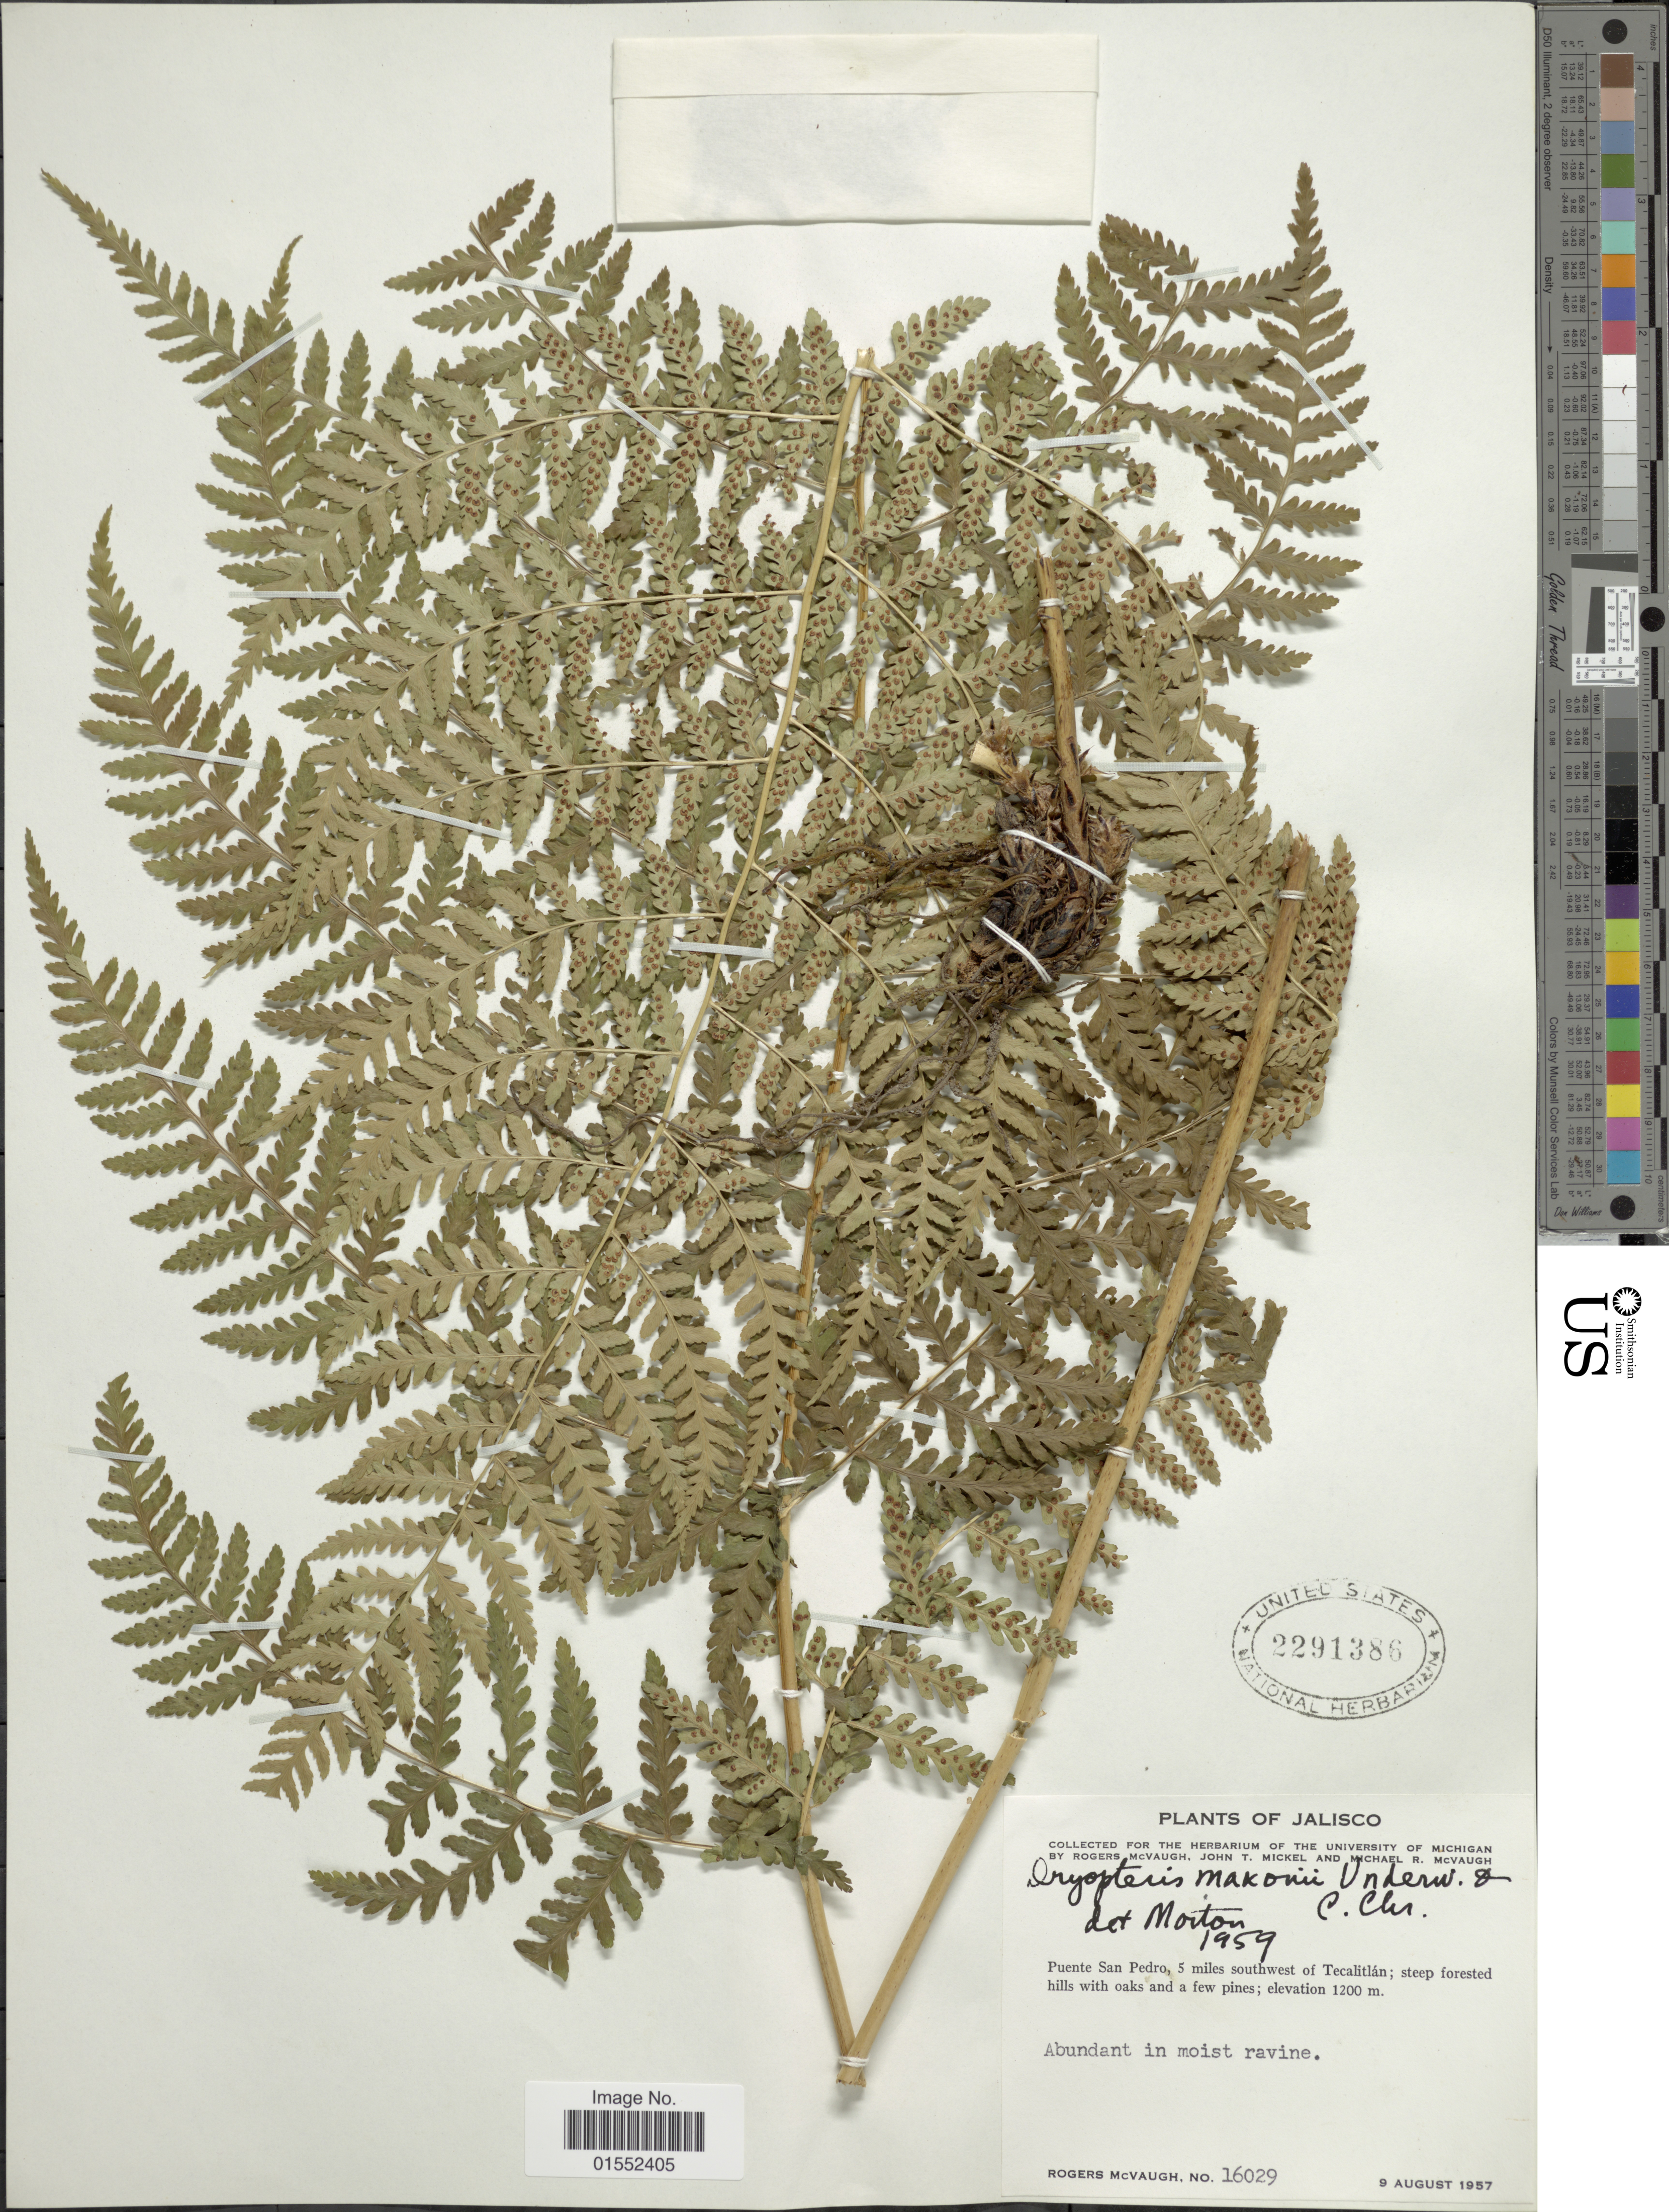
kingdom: Plantae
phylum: Tracheophyta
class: Polypodiopsida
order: Polypodiales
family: Dryopteridaceae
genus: Dryopteris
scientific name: Dryopteris maxonii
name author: Underw. & C. Chr.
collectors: R. McVaugh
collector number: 16029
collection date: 1957-08-09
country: Mexico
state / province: Jalisco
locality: Puente San Pedro, 5 miles southwest of Tecalitlán; steep forested hills with oaks and a few pines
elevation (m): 1200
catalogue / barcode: US 2291386